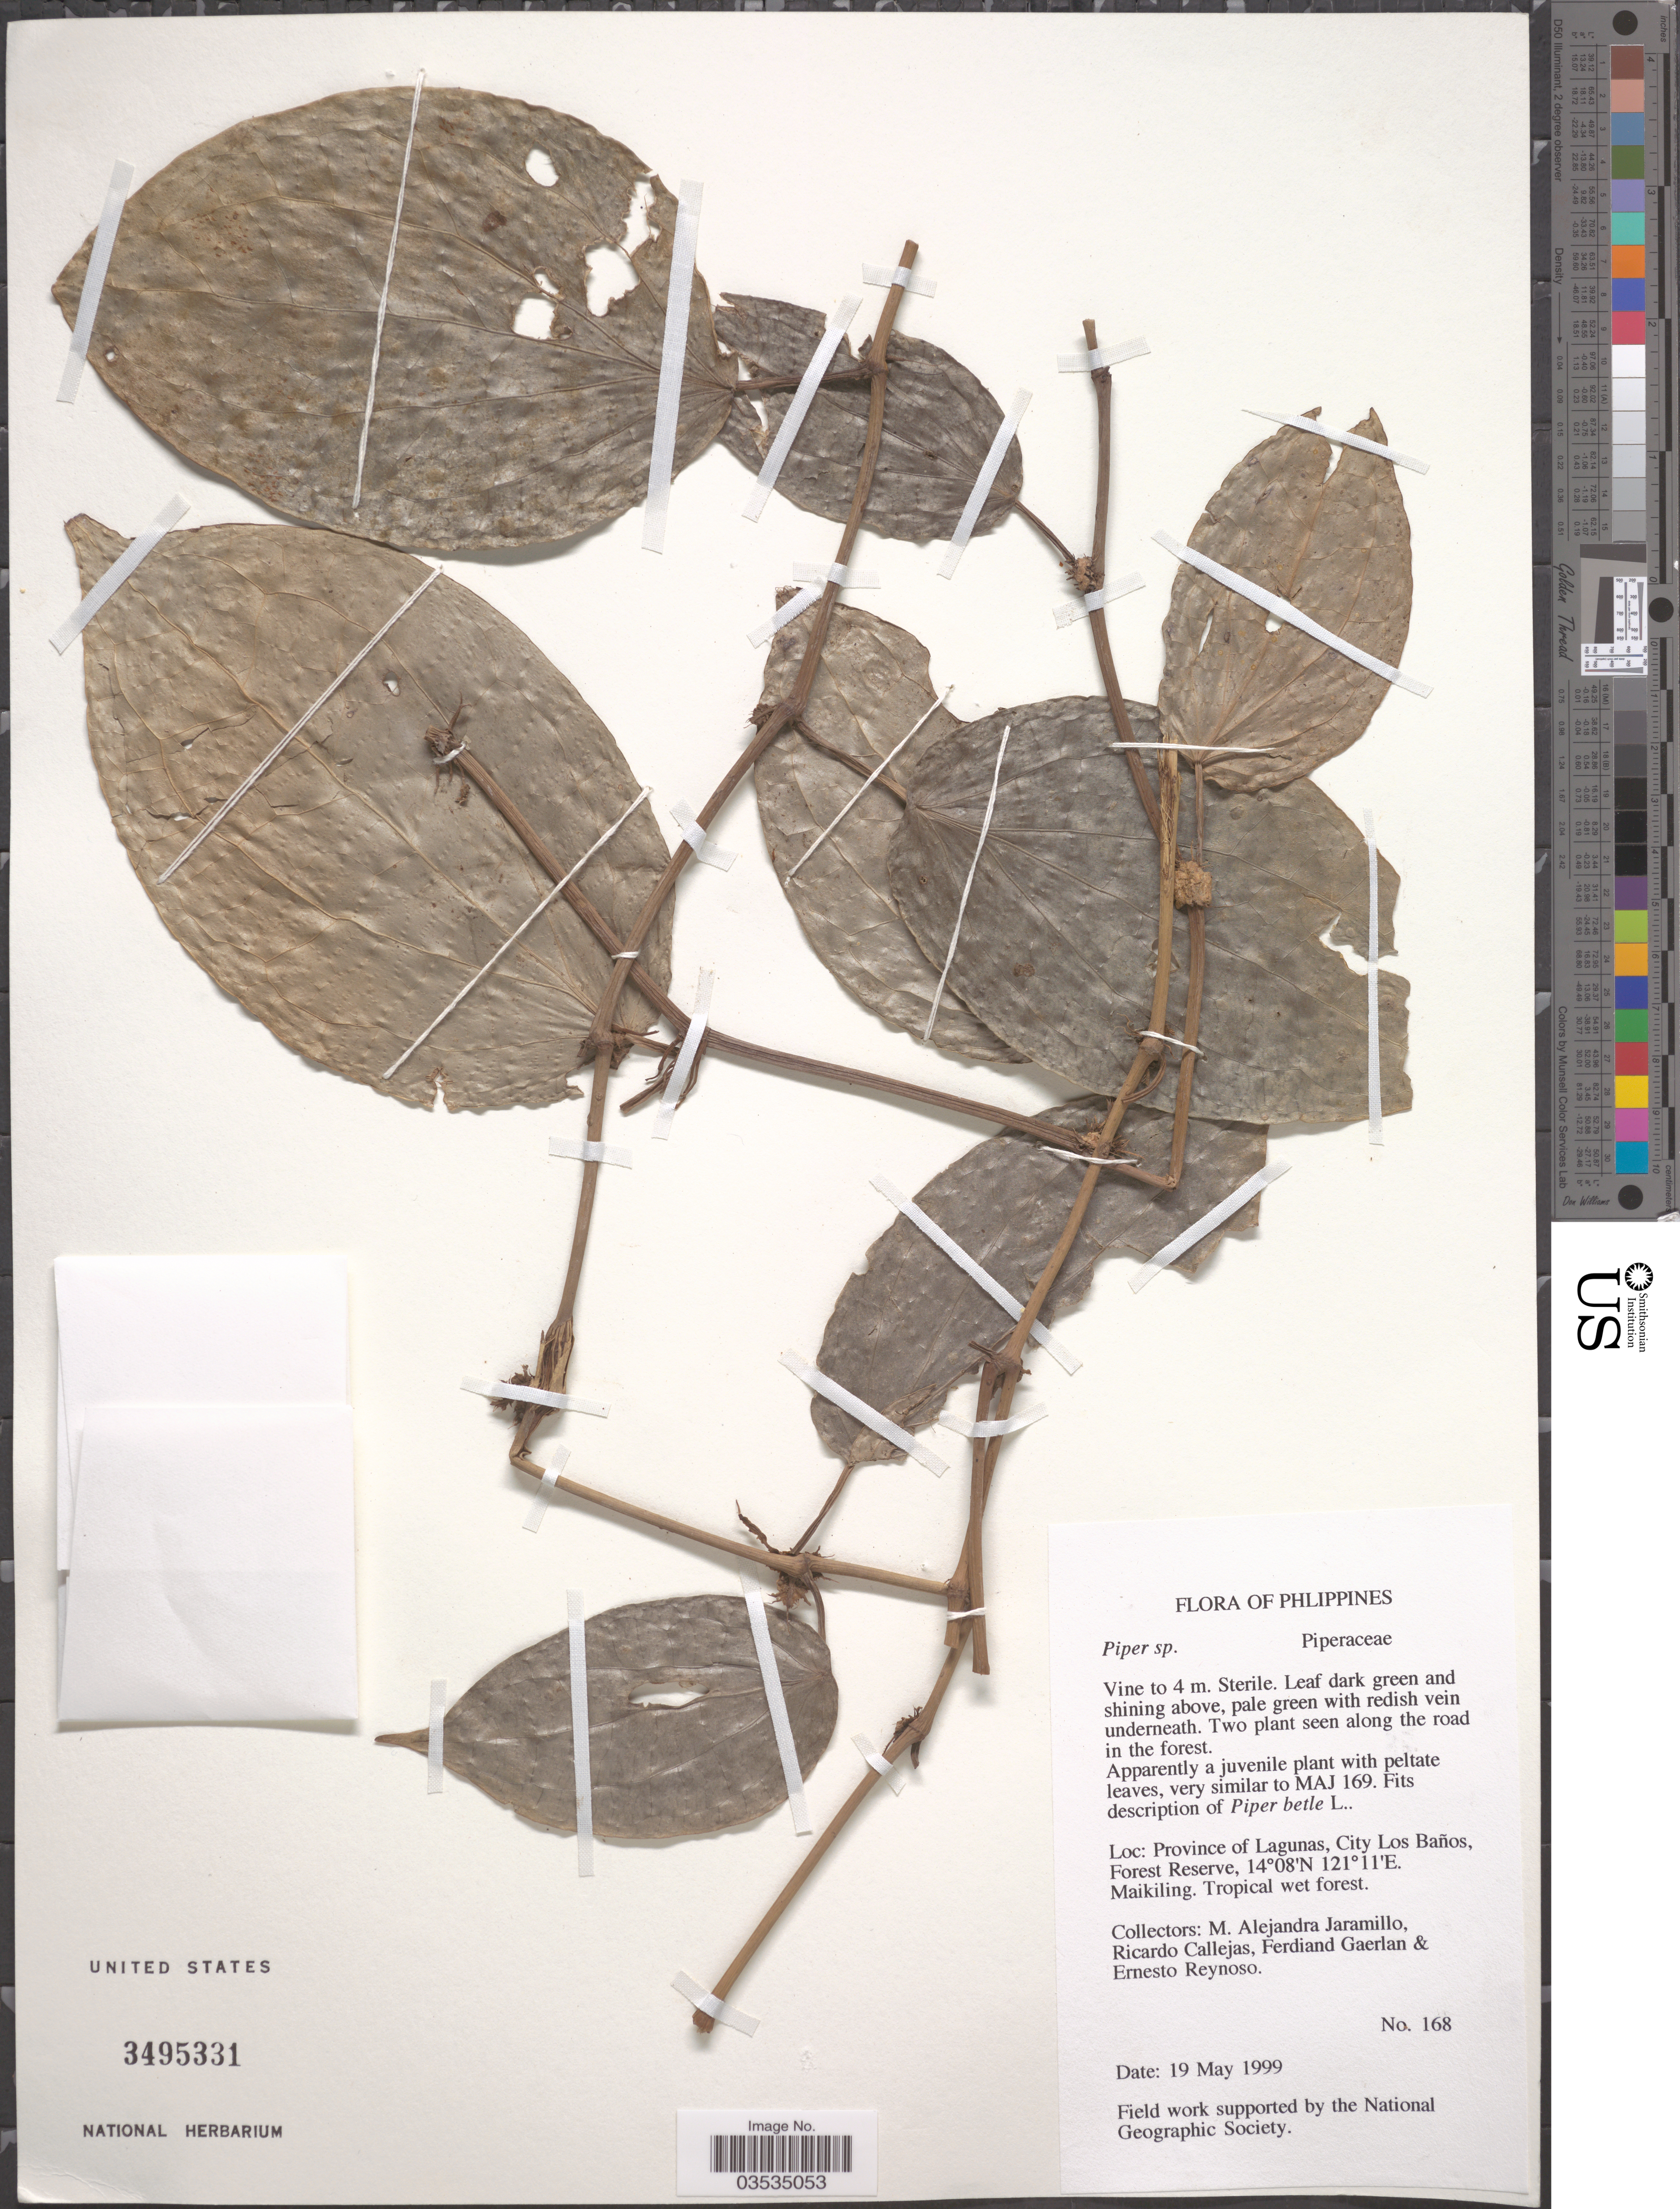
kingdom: Plantae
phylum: Tracheophyta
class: Magnoliopsida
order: Piperales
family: Piperaceae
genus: Piper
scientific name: Piper sp.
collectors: M. A. Jaramillo, R. Callejas, F. Gaerlan & E. Reynoso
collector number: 168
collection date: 1999-05-19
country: Philippines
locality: Province of Lagunas, City Los Baños, Forest Reserve, Maikiling.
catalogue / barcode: US 3495331